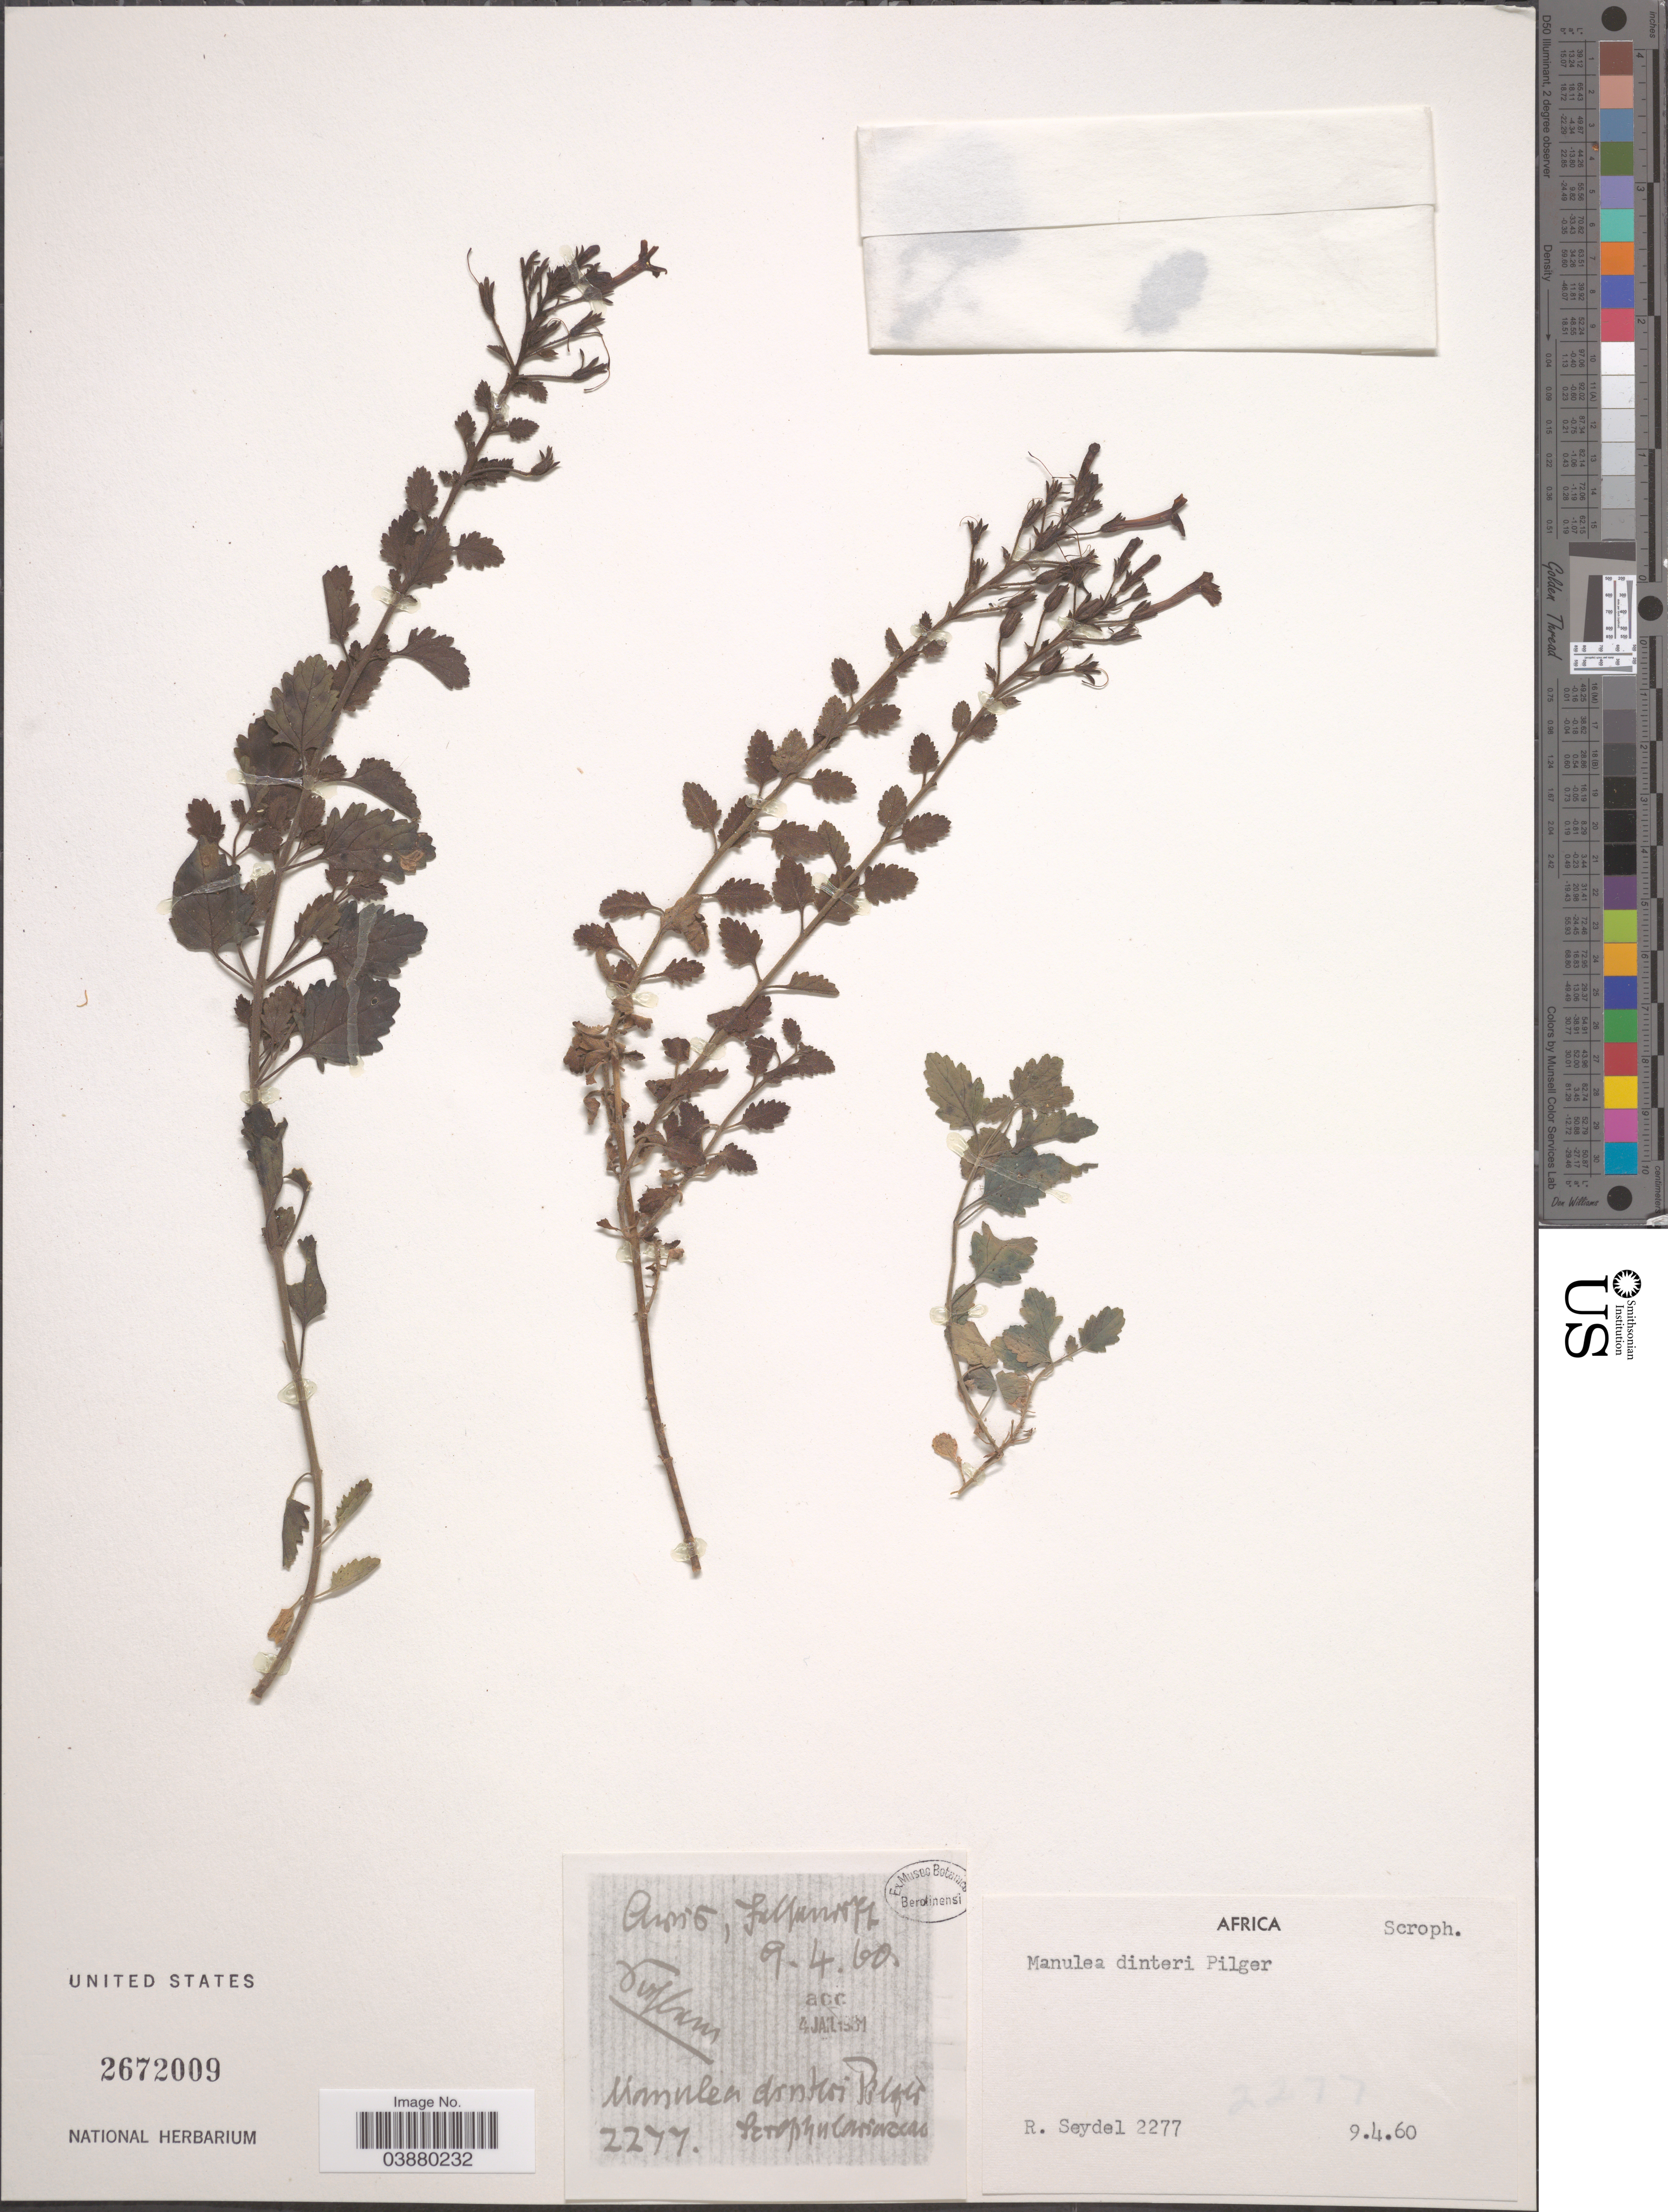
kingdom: Plantae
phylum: Tracheophyta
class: Magnoliopsida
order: Lamiales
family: Scrophulariaceae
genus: Manulea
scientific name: Manulea dubia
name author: Overkott ex Roessler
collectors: R. Seydel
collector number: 2277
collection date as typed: Transcribed d/m/y: 9/4/60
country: Namibia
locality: Avis, Fallanoft. [interpreted]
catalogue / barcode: US 2672009